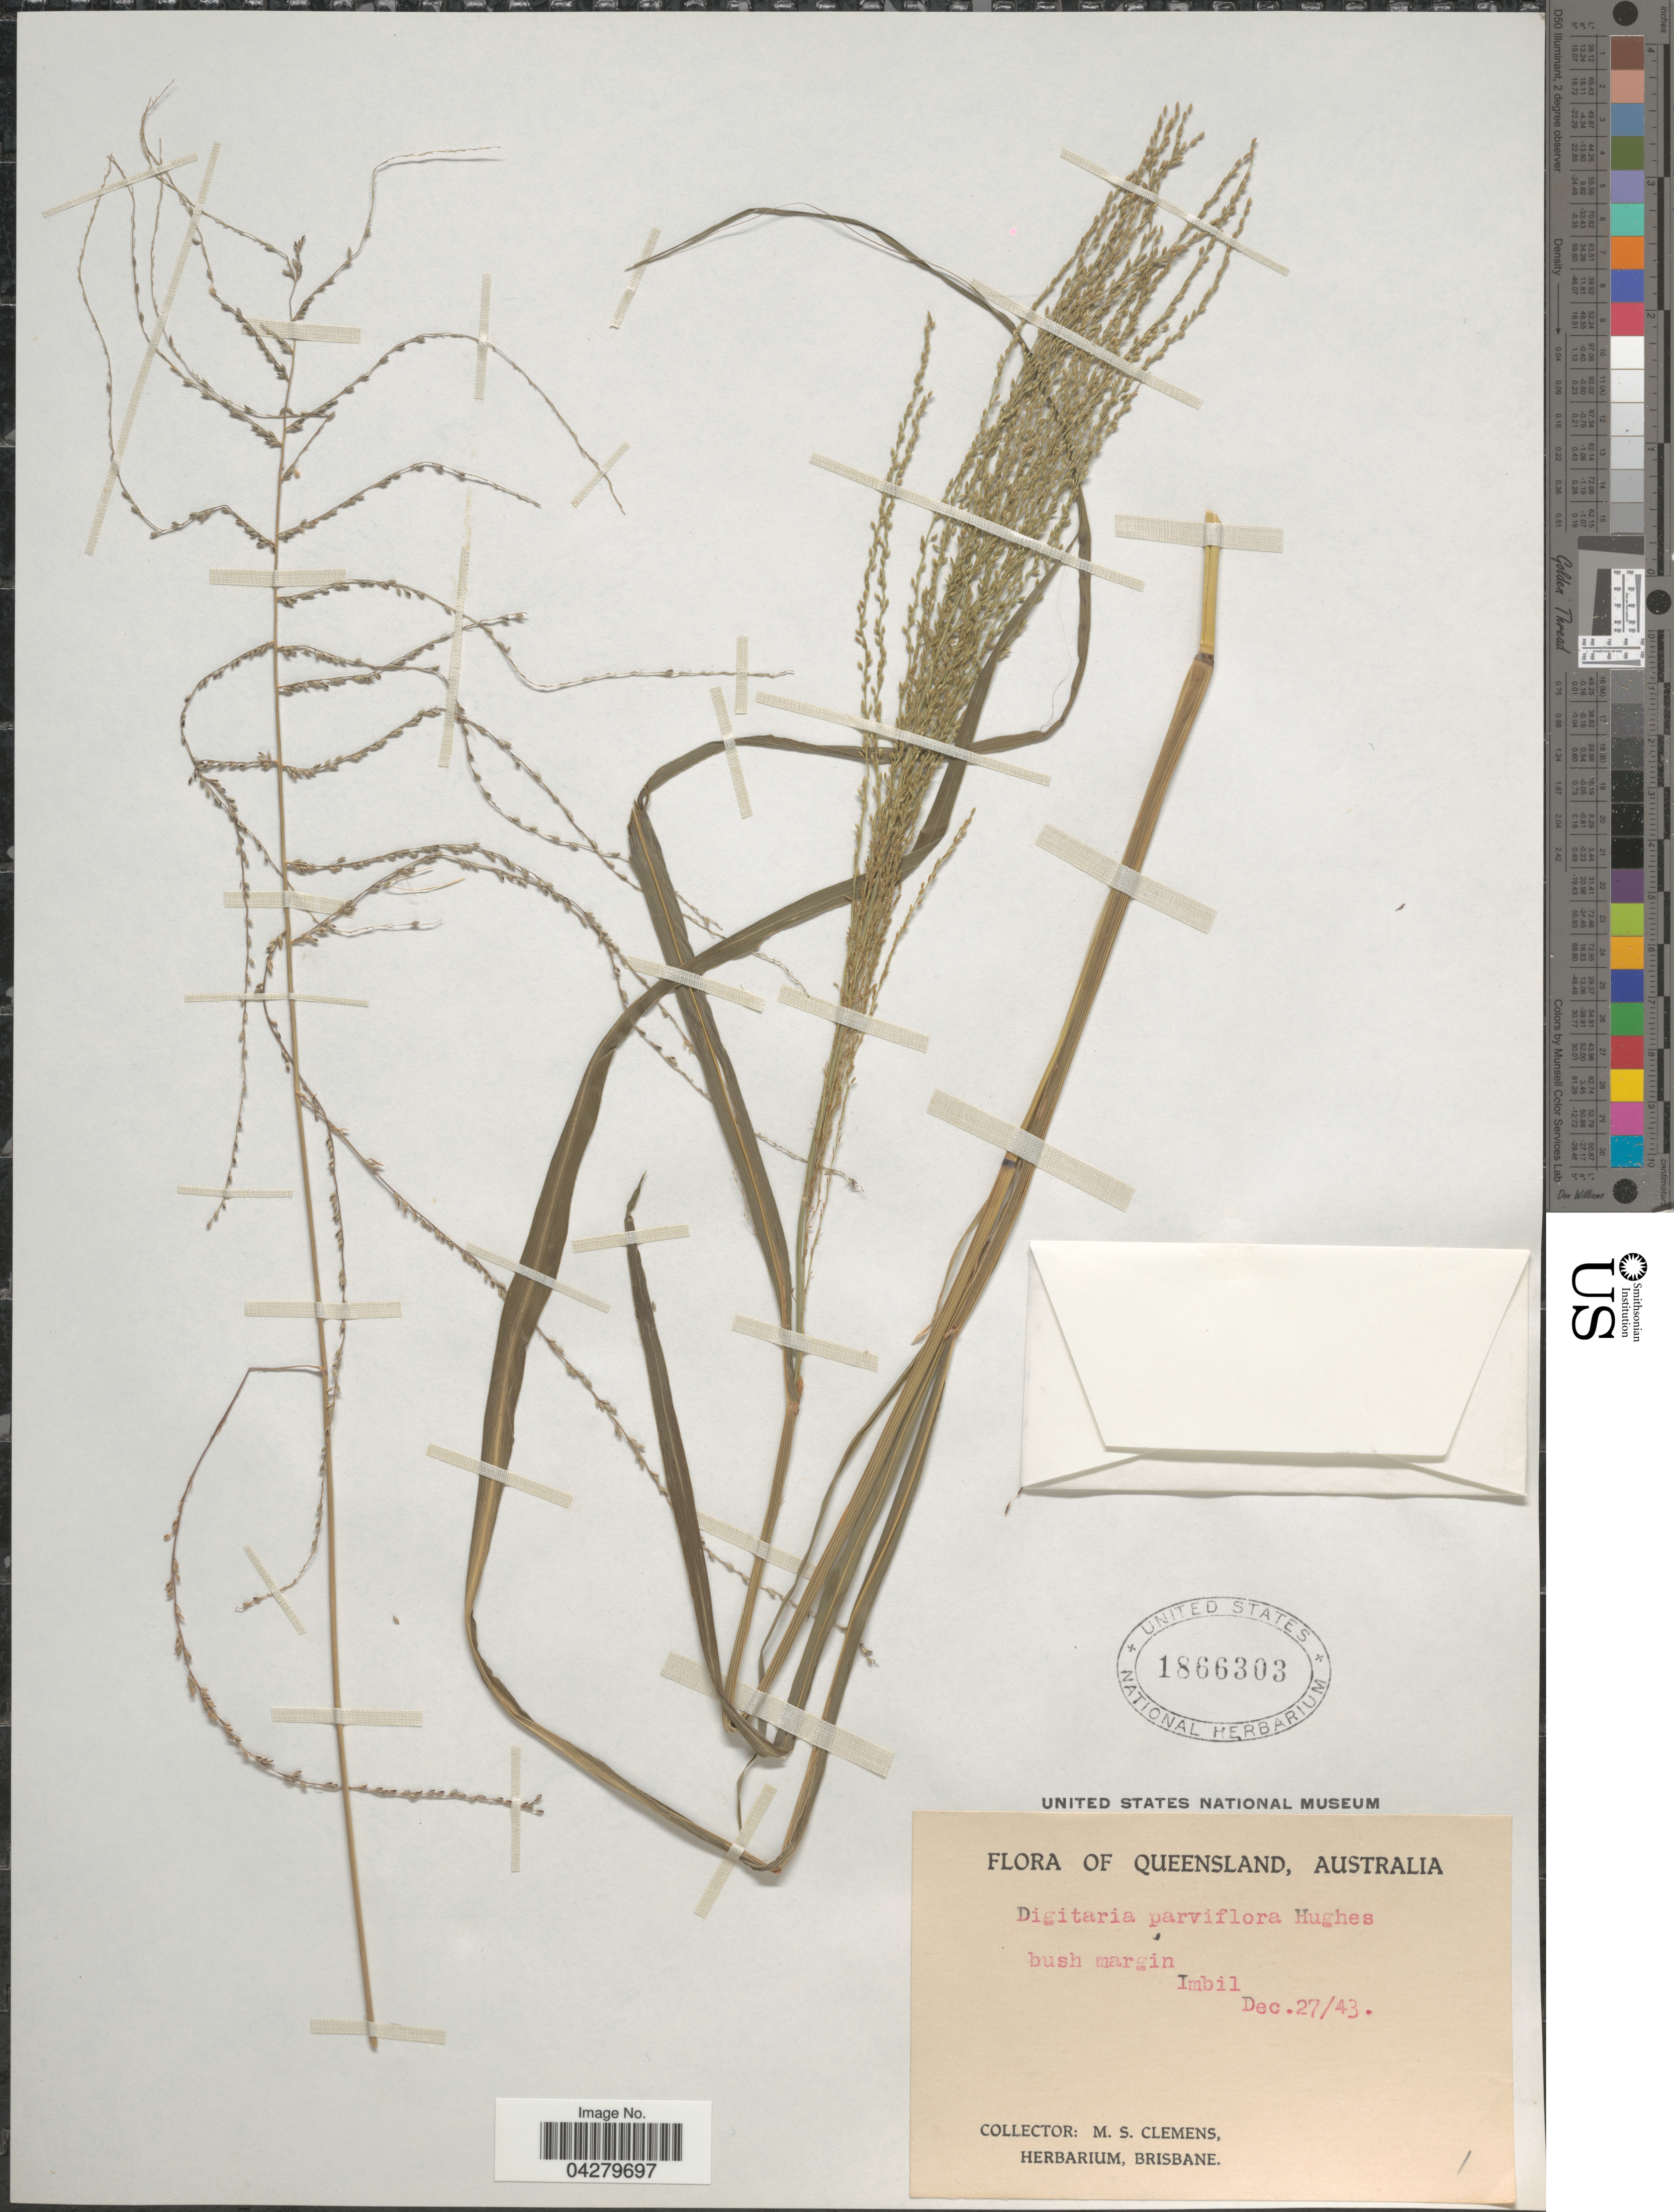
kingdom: Plantae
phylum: Tracheophyta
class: Liliopsida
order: Poales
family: Poaceae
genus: Digitaria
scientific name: Digitaria parviflora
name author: (R. Br.) Hughes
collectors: M. S. Clemens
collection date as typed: Transcribed d/m/y: 27/12/43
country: Australia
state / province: Queensland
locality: Imbil.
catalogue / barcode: US 1866303